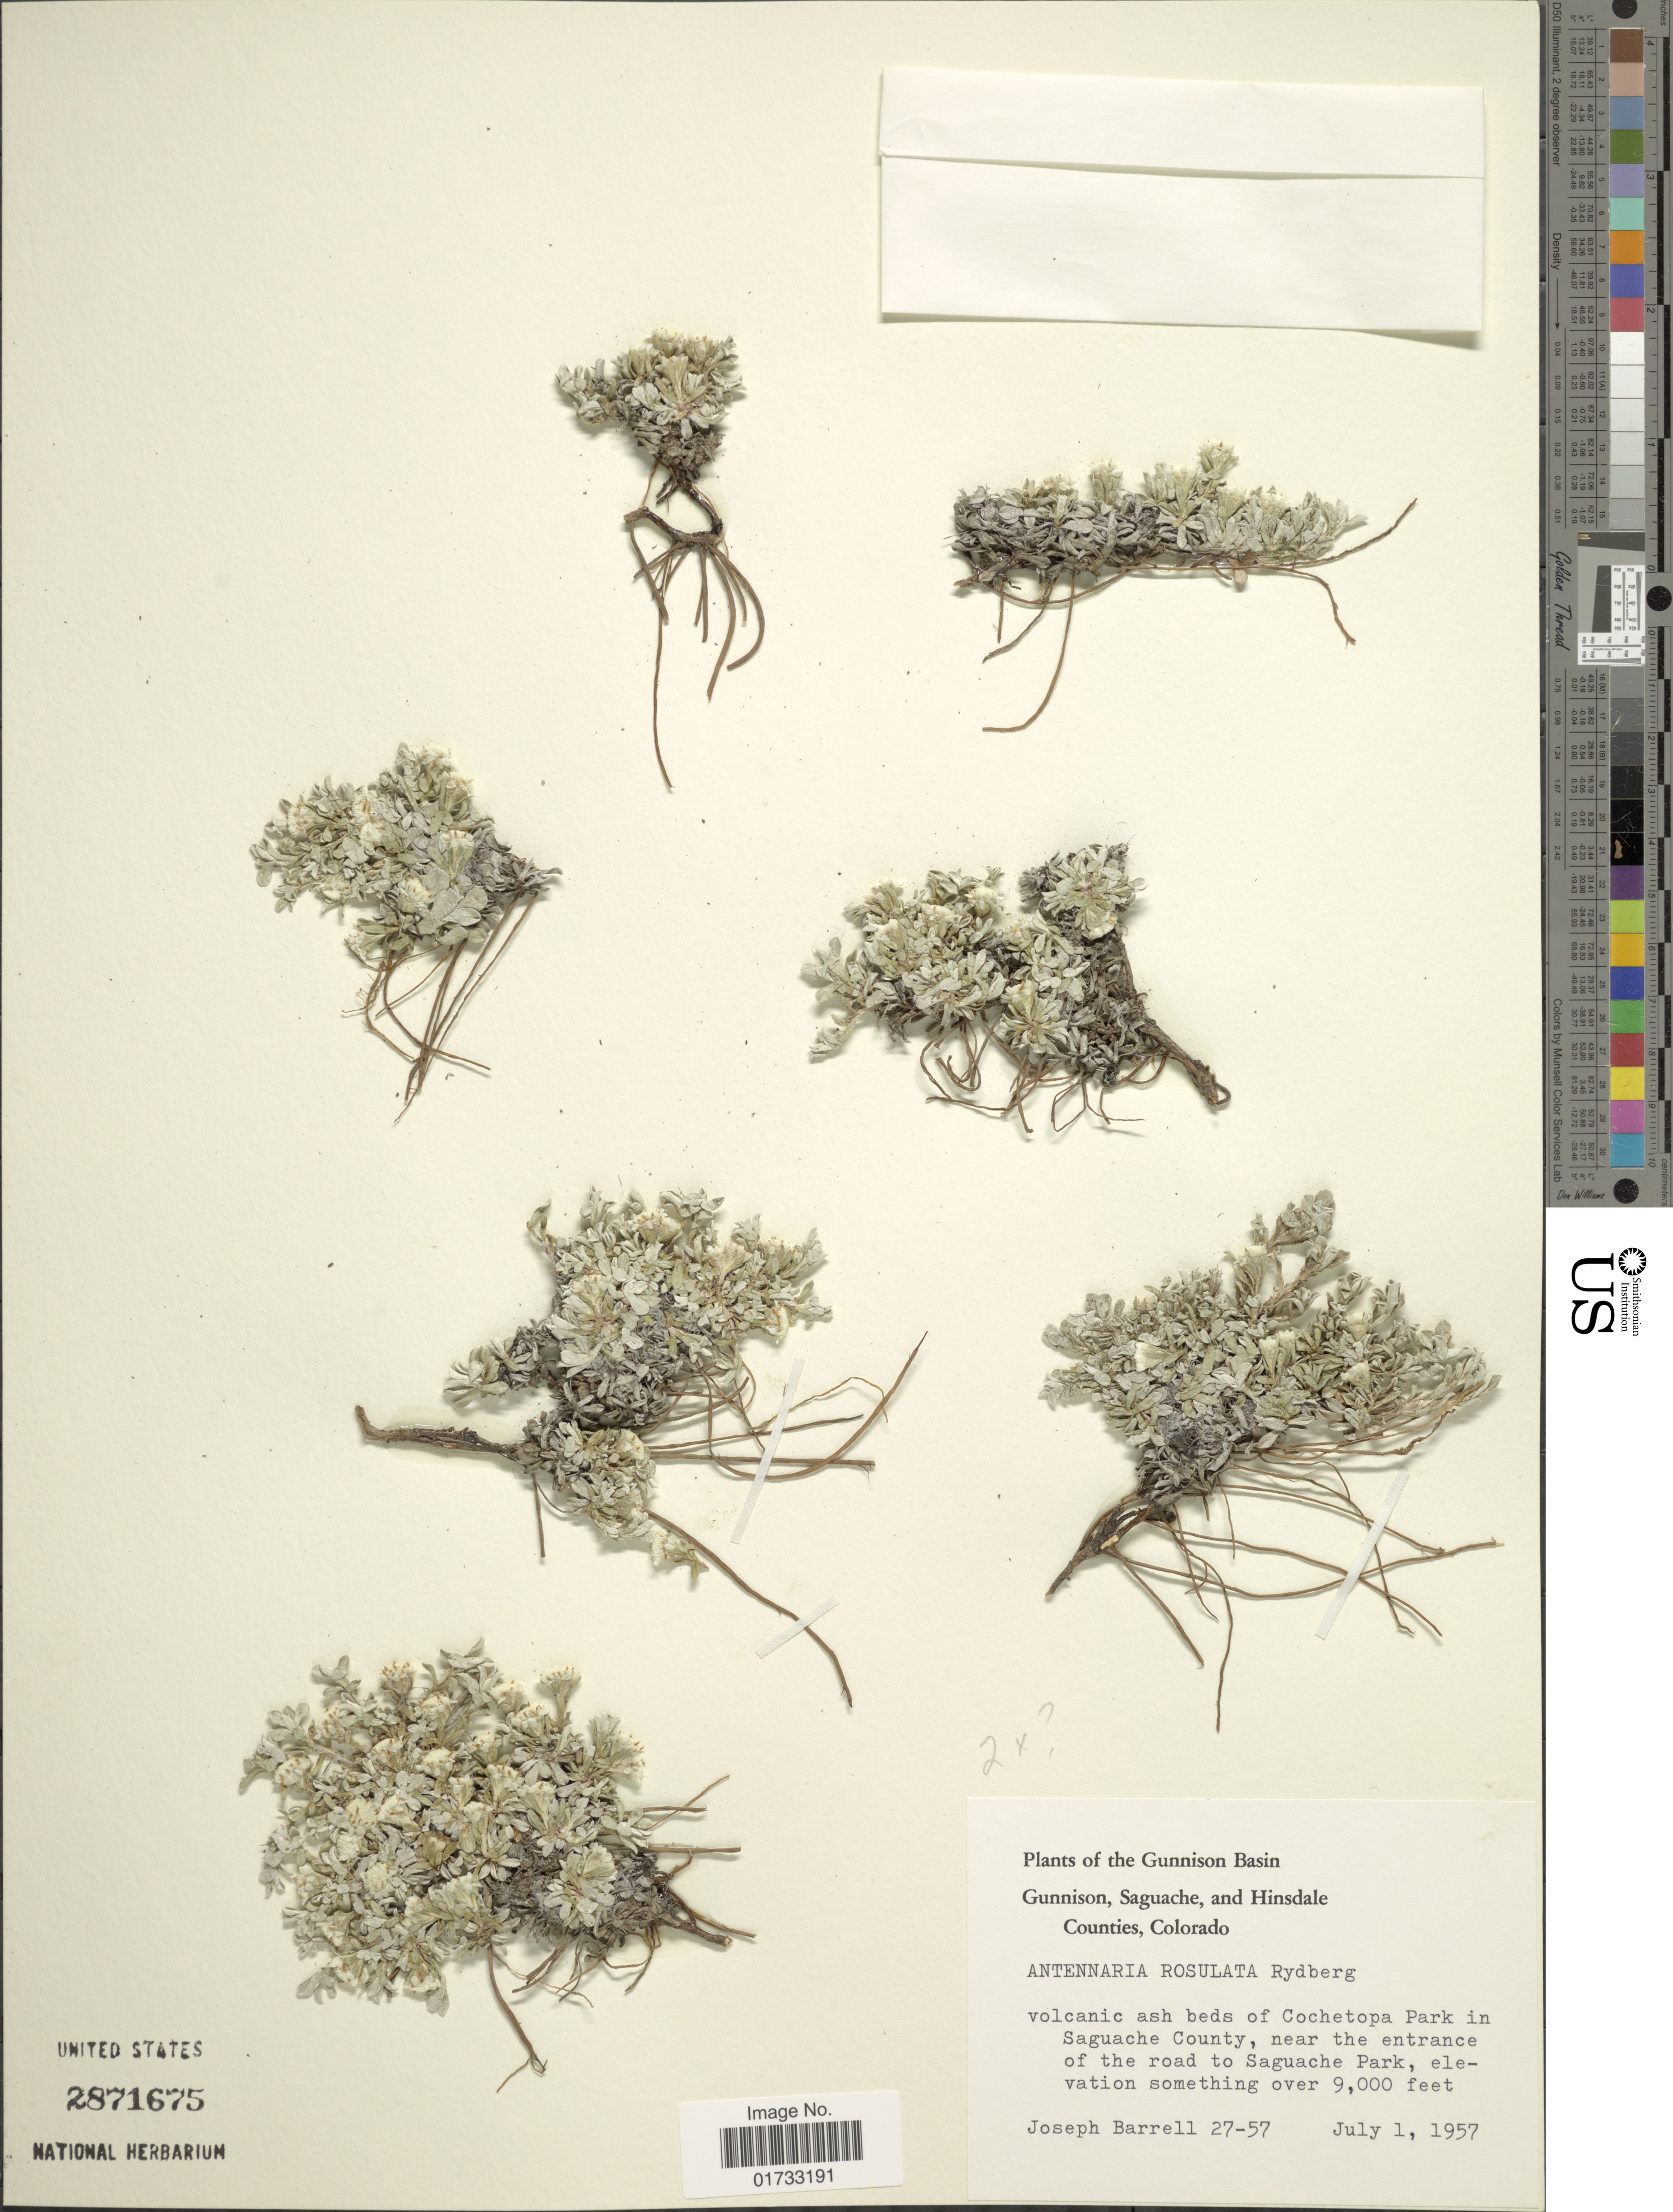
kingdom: Plantae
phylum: Tracheophyta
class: Magnoliopsida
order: Asterales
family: Asteraceae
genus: Antennaria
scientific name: Antennaria rosulata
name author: Rydb.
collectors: J. Barrell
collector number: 27-57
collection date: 1957-07-01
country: United States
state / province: Colorado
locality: Gunnison Basin, Cochetopa Park in Saguache County, near the entrance of the road to Saguache Park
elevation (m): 2743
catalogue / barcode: US 2871675